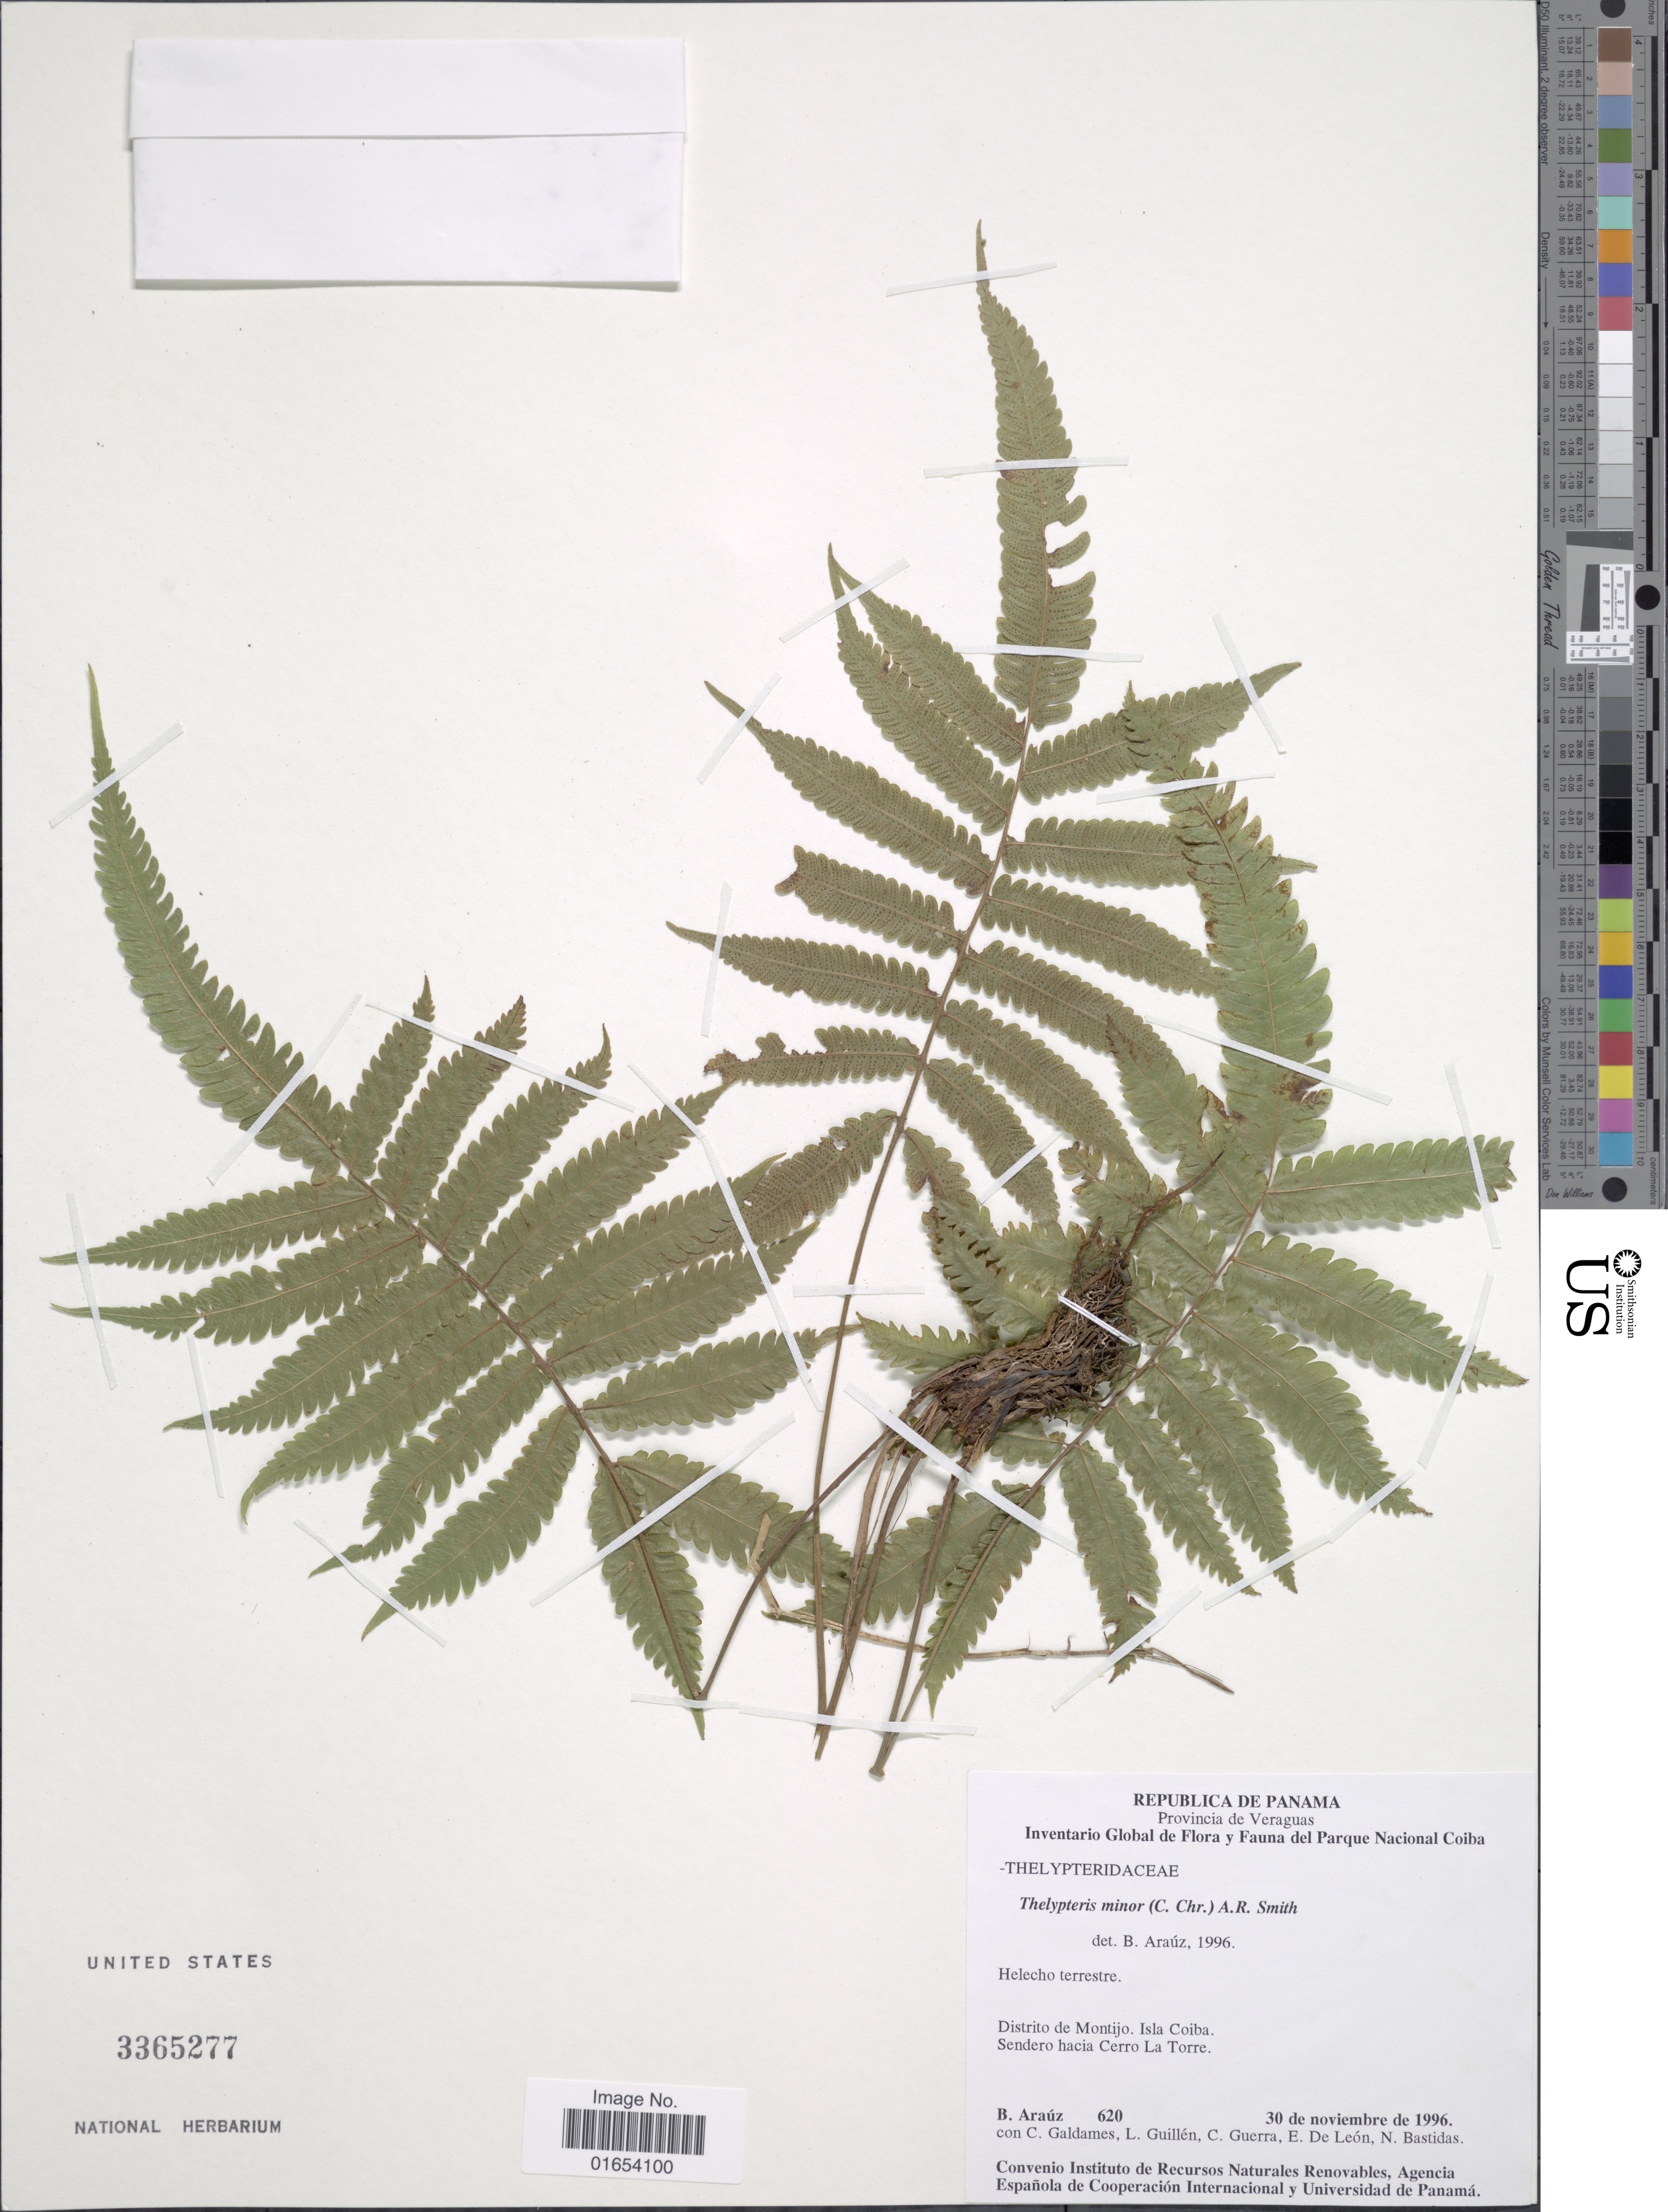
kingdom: Plantae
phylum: Tracheophyta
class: Polypodiopsida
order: Polypodiales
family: Thelypteridaceae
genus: Goniopteris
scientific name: Goniopteris minor (C. Chr.) comb. nov., ined 2015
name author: (C. Chr.)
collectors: B. Araúz, C. Galdames, L. Guillén, C. Guerra & et al.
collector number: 620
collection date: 1996-11-30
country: Panama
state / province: Veraguas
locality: Panama, Provincia de Veraguas, Distrito de Montijo, Isla Coiba, Sendero hacia Cerro La Torre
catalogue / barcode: US 3365277